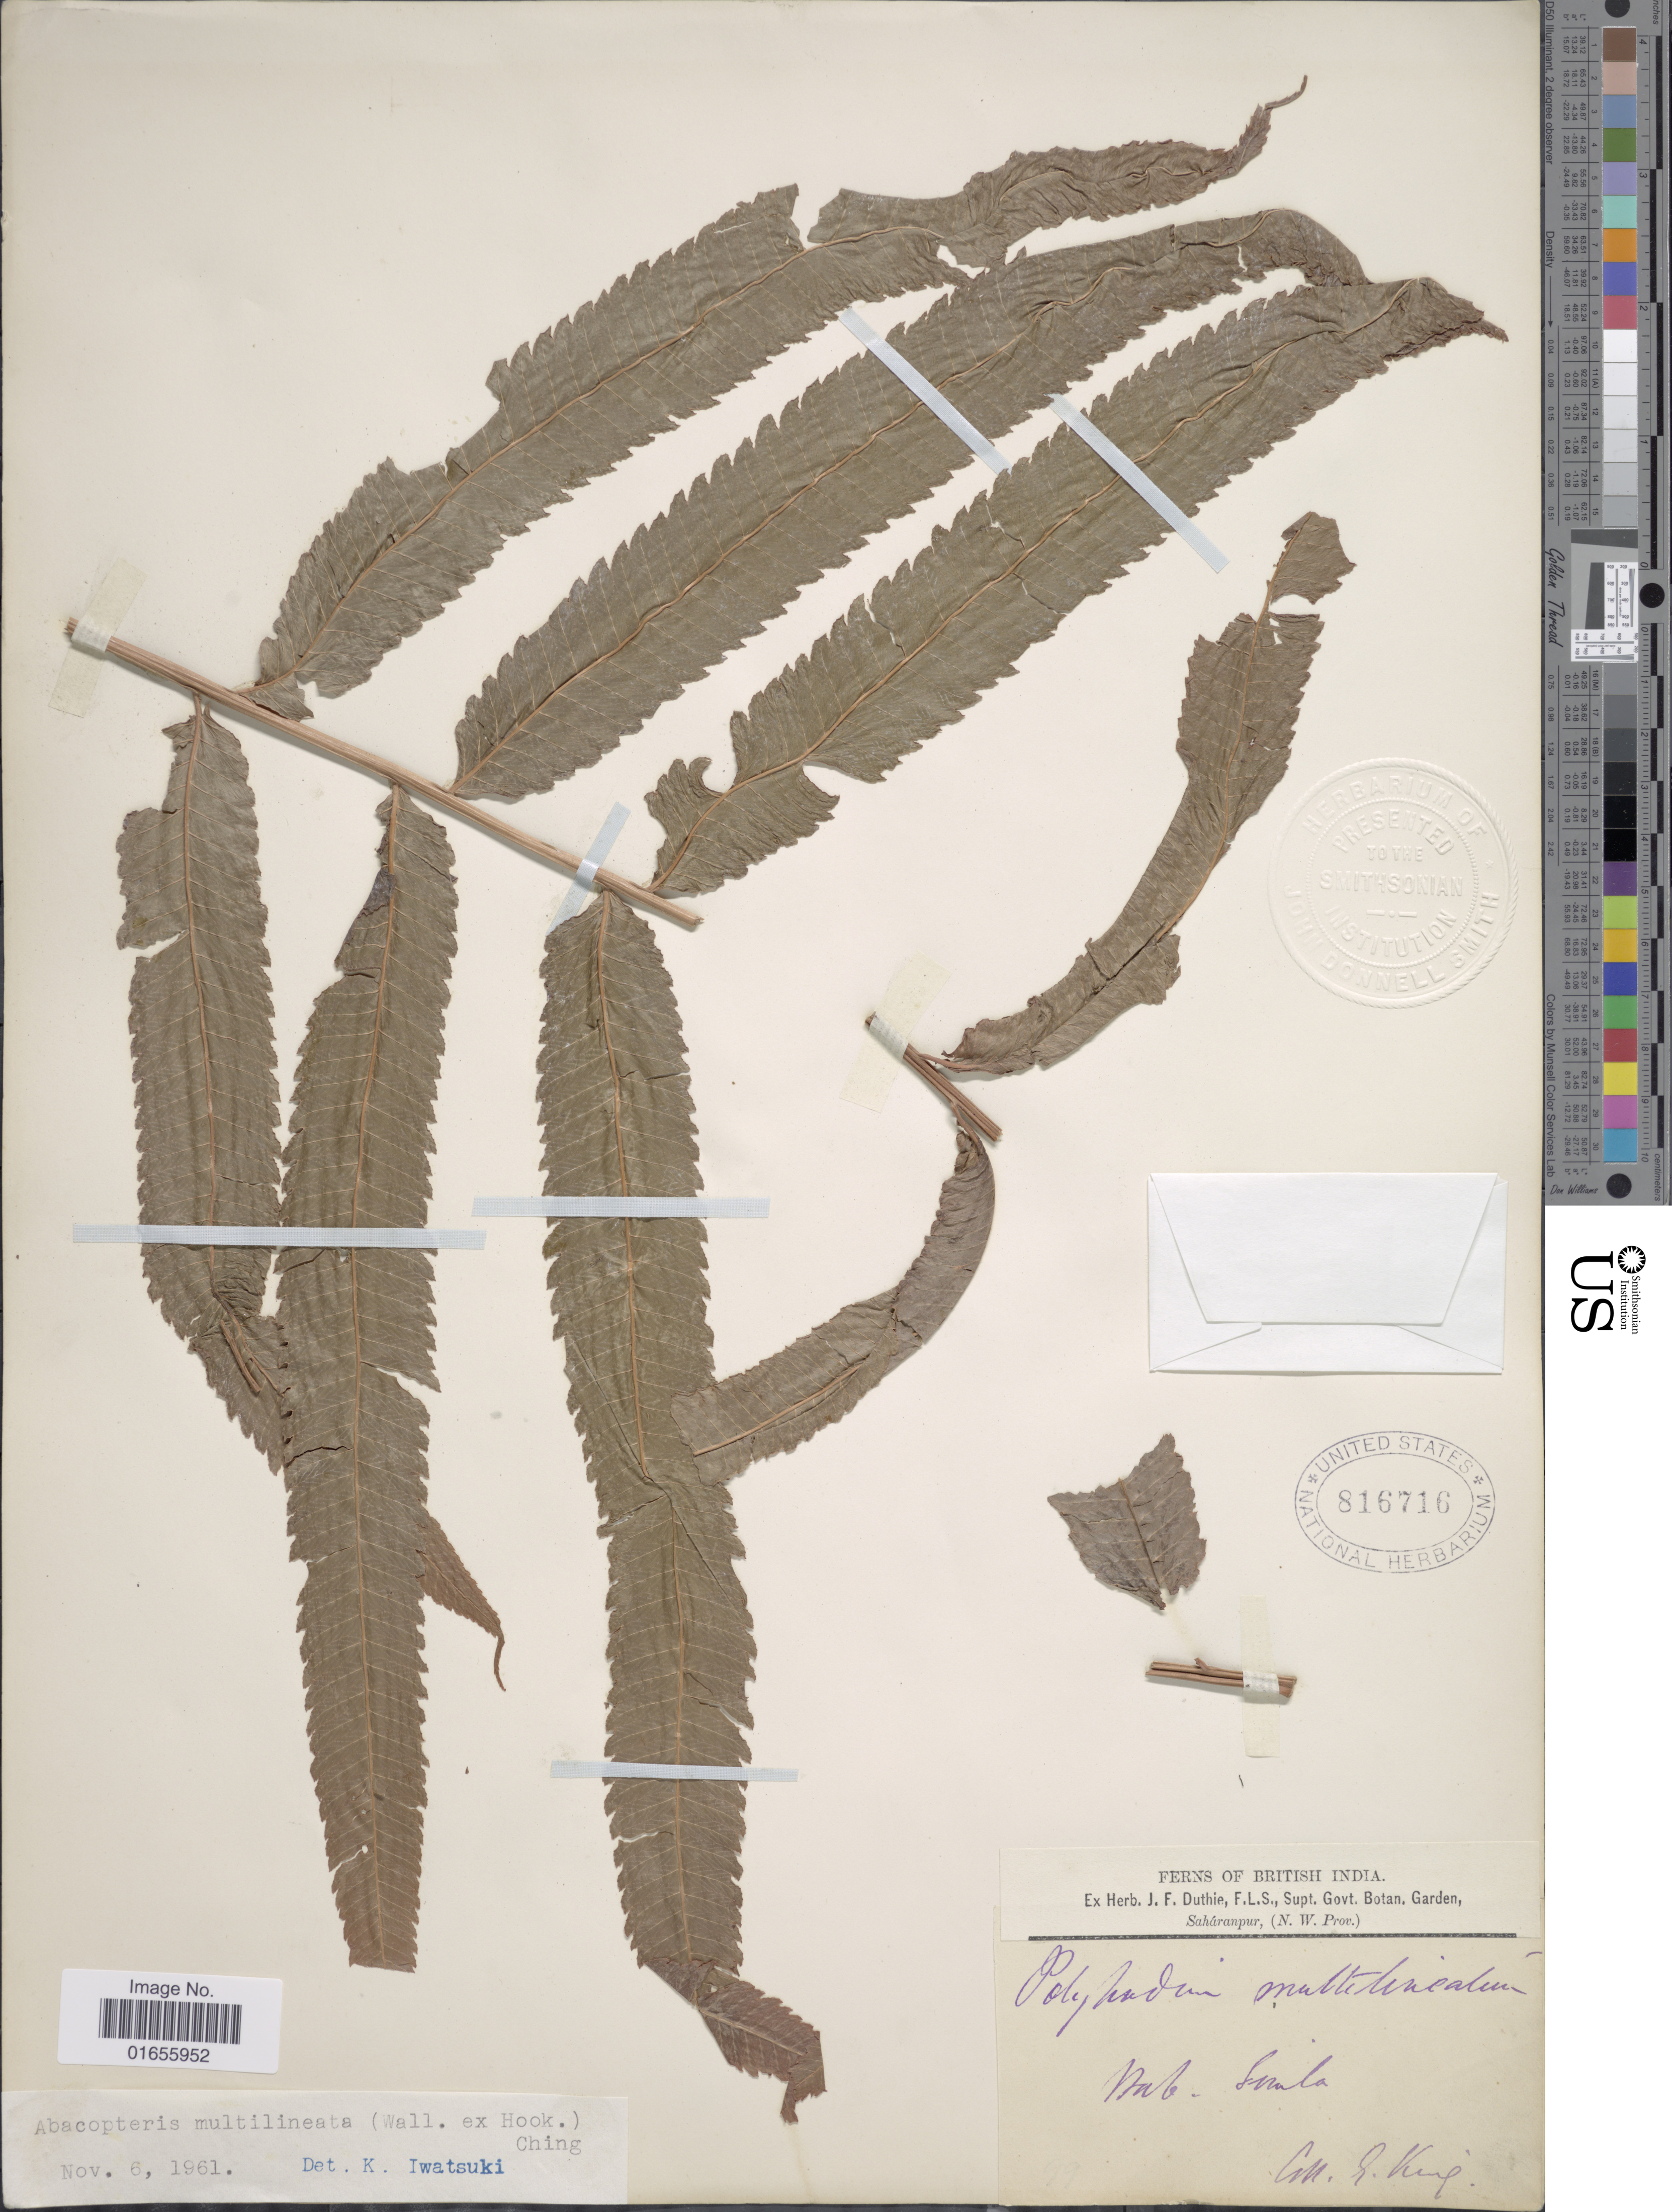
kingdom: Plantae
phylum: Tracheophyta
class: Polypodiopsida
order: Polypodiales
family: Thelypteridaceae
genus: Pronephrium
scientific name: Pronephrium nudatum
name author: (Roxb.) Holttum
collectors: G. King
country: India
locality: British India, Suala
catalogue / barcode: US 816716